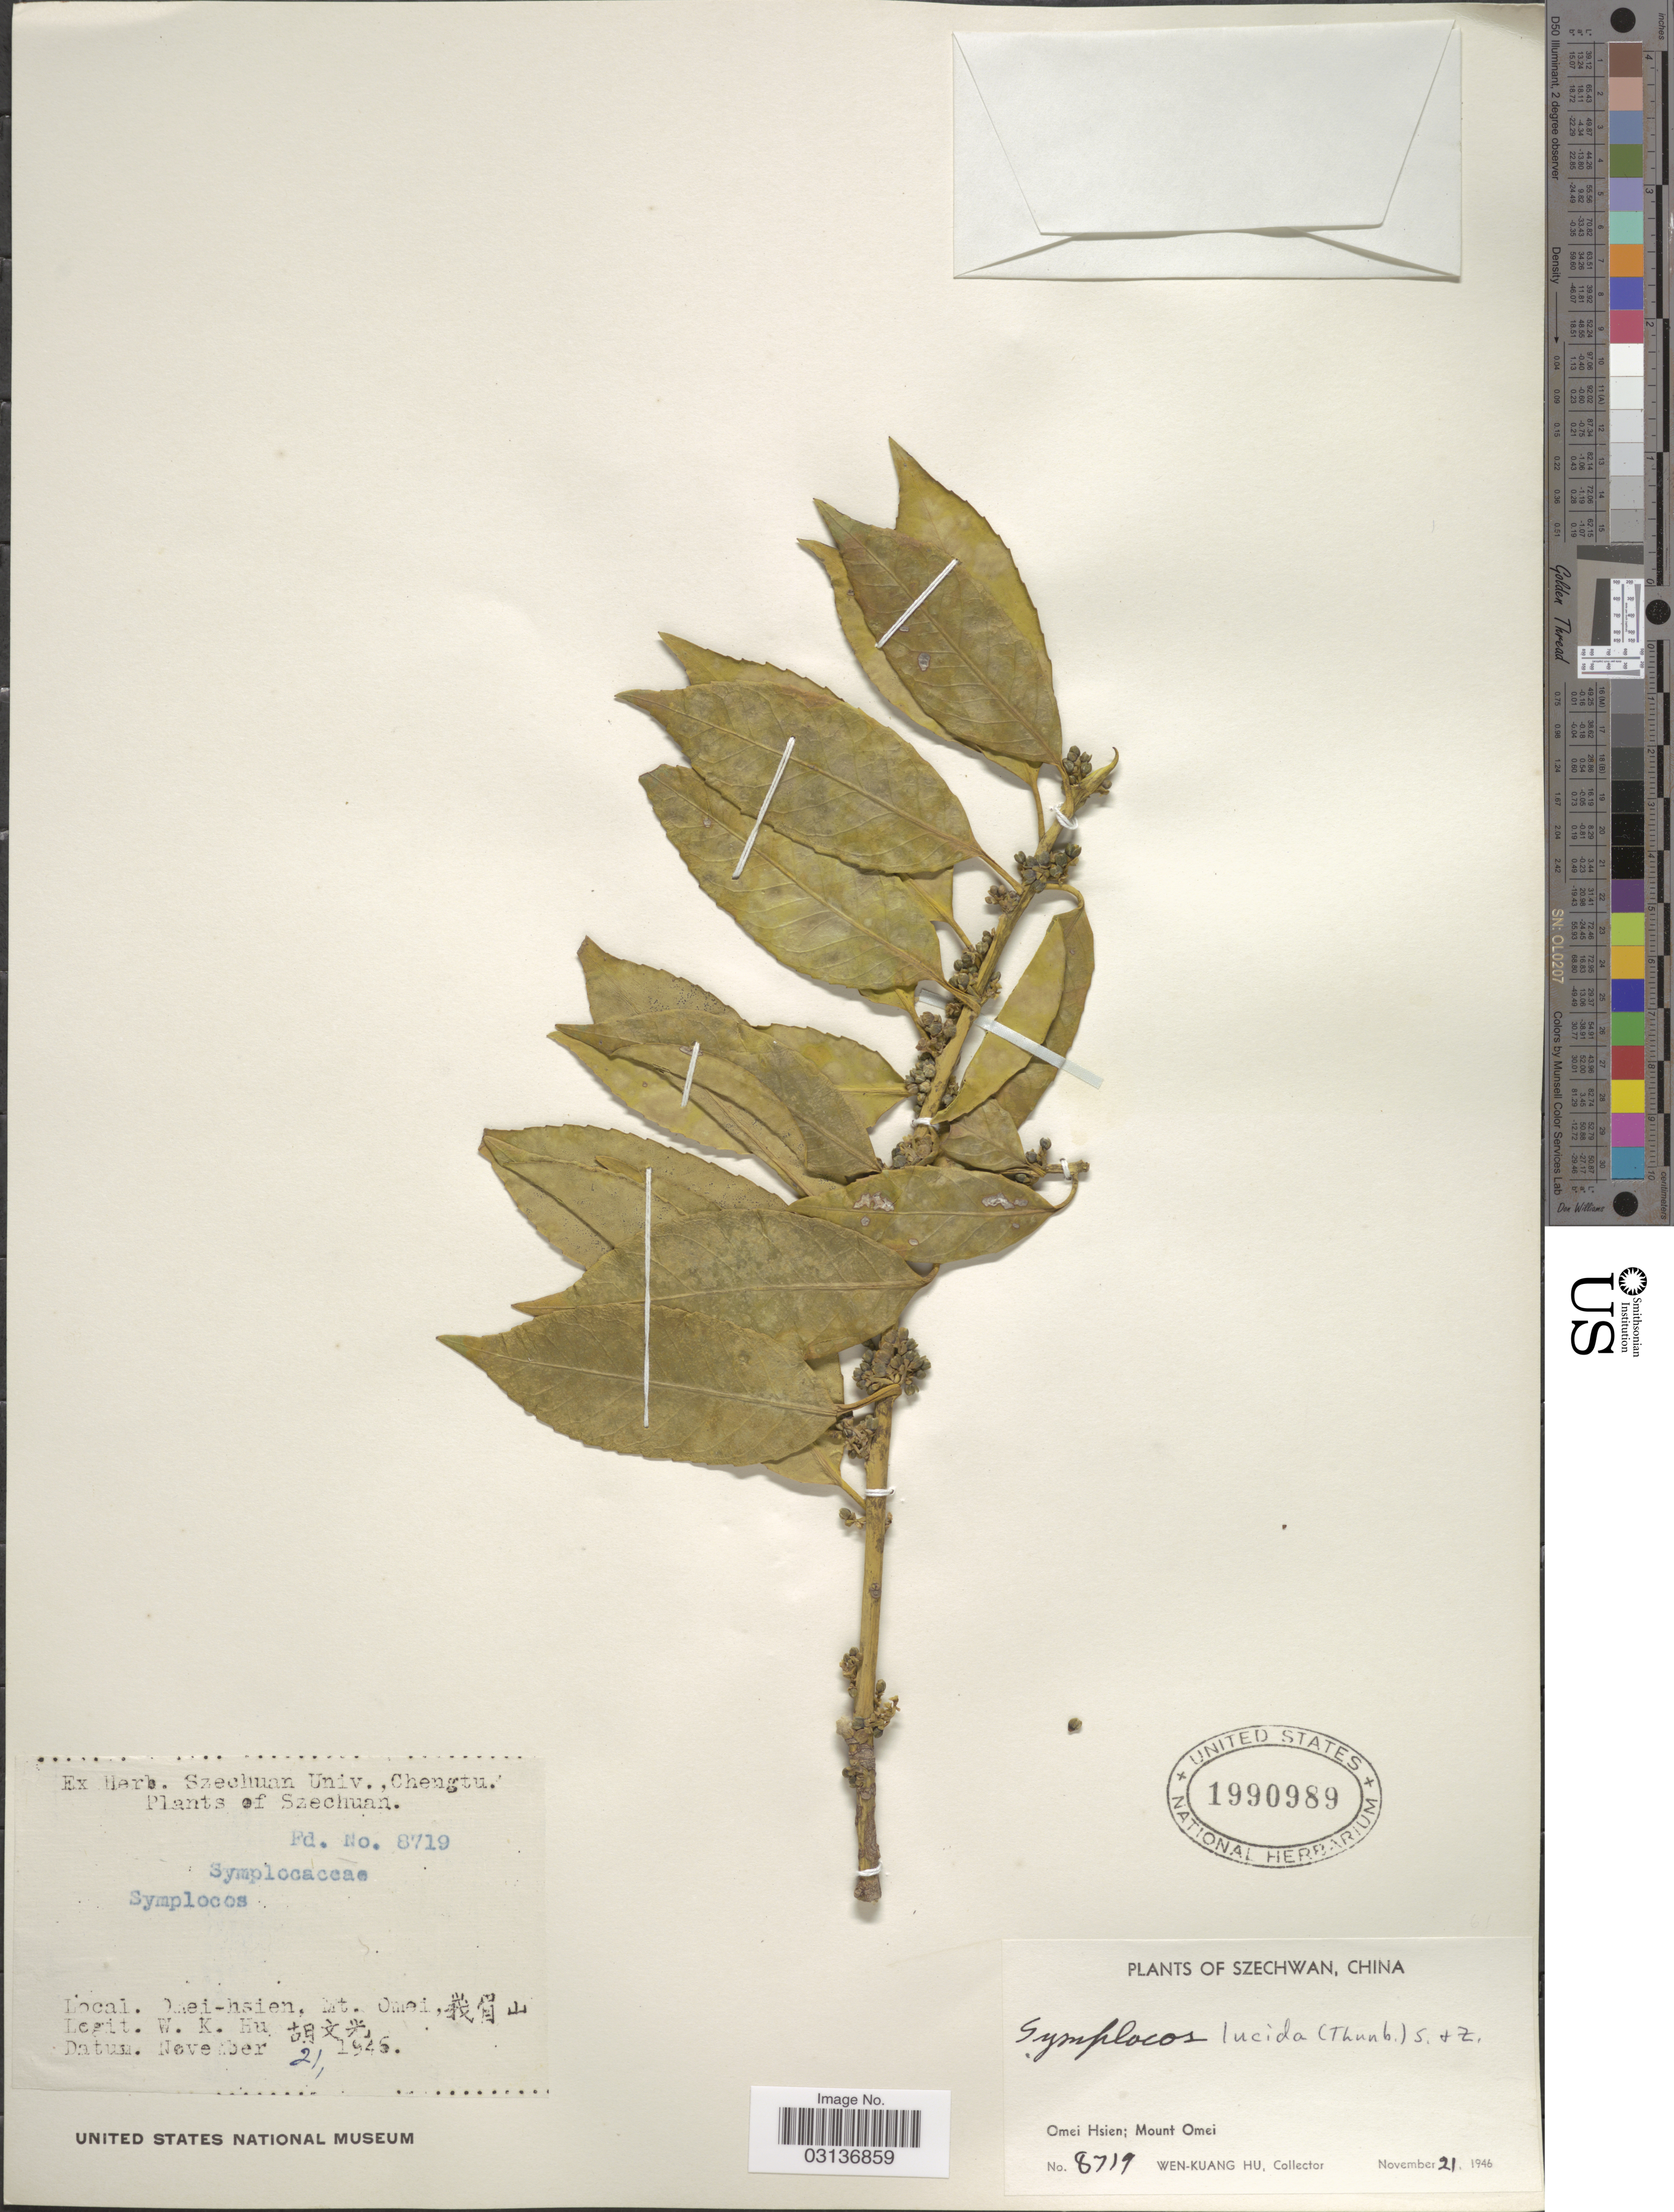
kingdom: Plantae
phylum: Tracheophyta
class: Magnoliopsida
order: Ericales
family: Symplocaceae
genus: Symplocos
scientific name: Symplocos lucida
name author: (Thurb.) Siebold & Zucc.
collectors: W. K. Hu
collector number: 8719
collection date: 1946-11-21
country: China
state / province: Sichuan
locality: Szechwan. Omei Hsien; Mount Omei.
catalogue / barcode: US 1990989